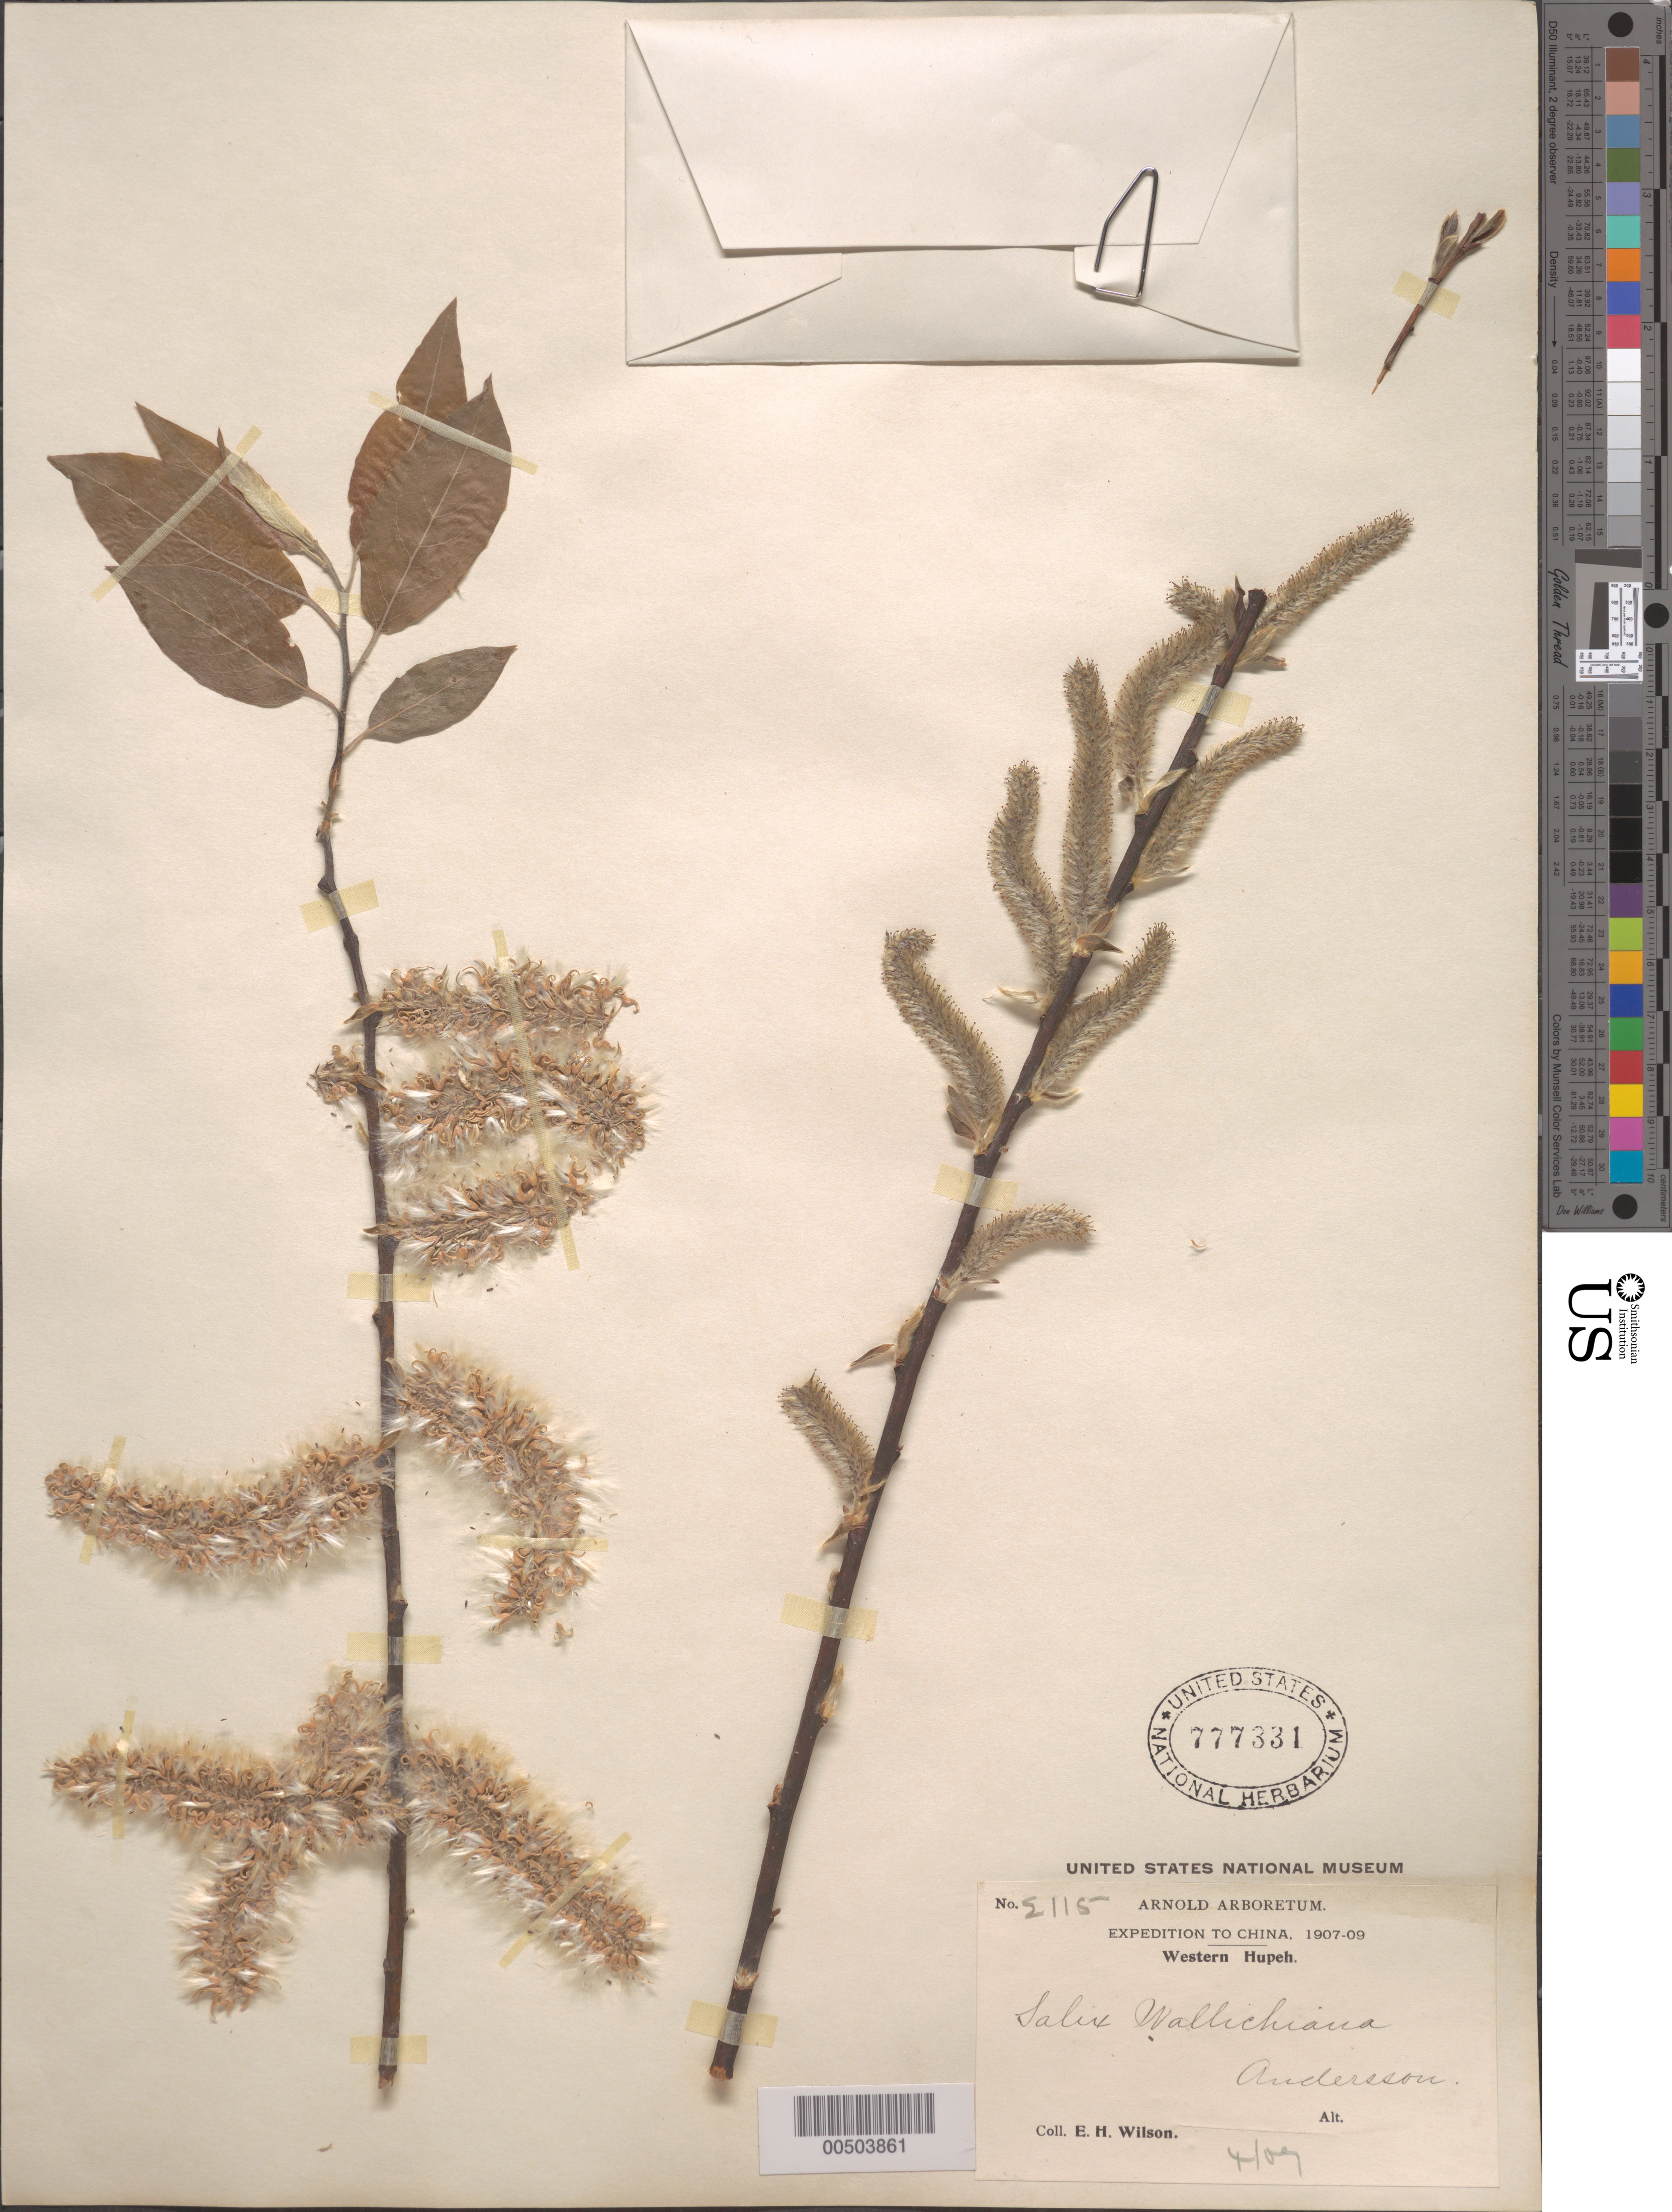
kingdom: Plantae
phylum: Tracheophyta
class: Magnoliopsida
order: Malpighiales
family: Salicaceae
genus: Salix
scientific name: Salix wallichiana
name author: Andersson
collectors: E. H. Wilson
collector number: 2115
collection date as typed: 1907 to -- --- 1909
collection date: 1907/1909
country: China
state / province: Hubei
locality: Western Hupeh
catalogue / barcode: US 777331